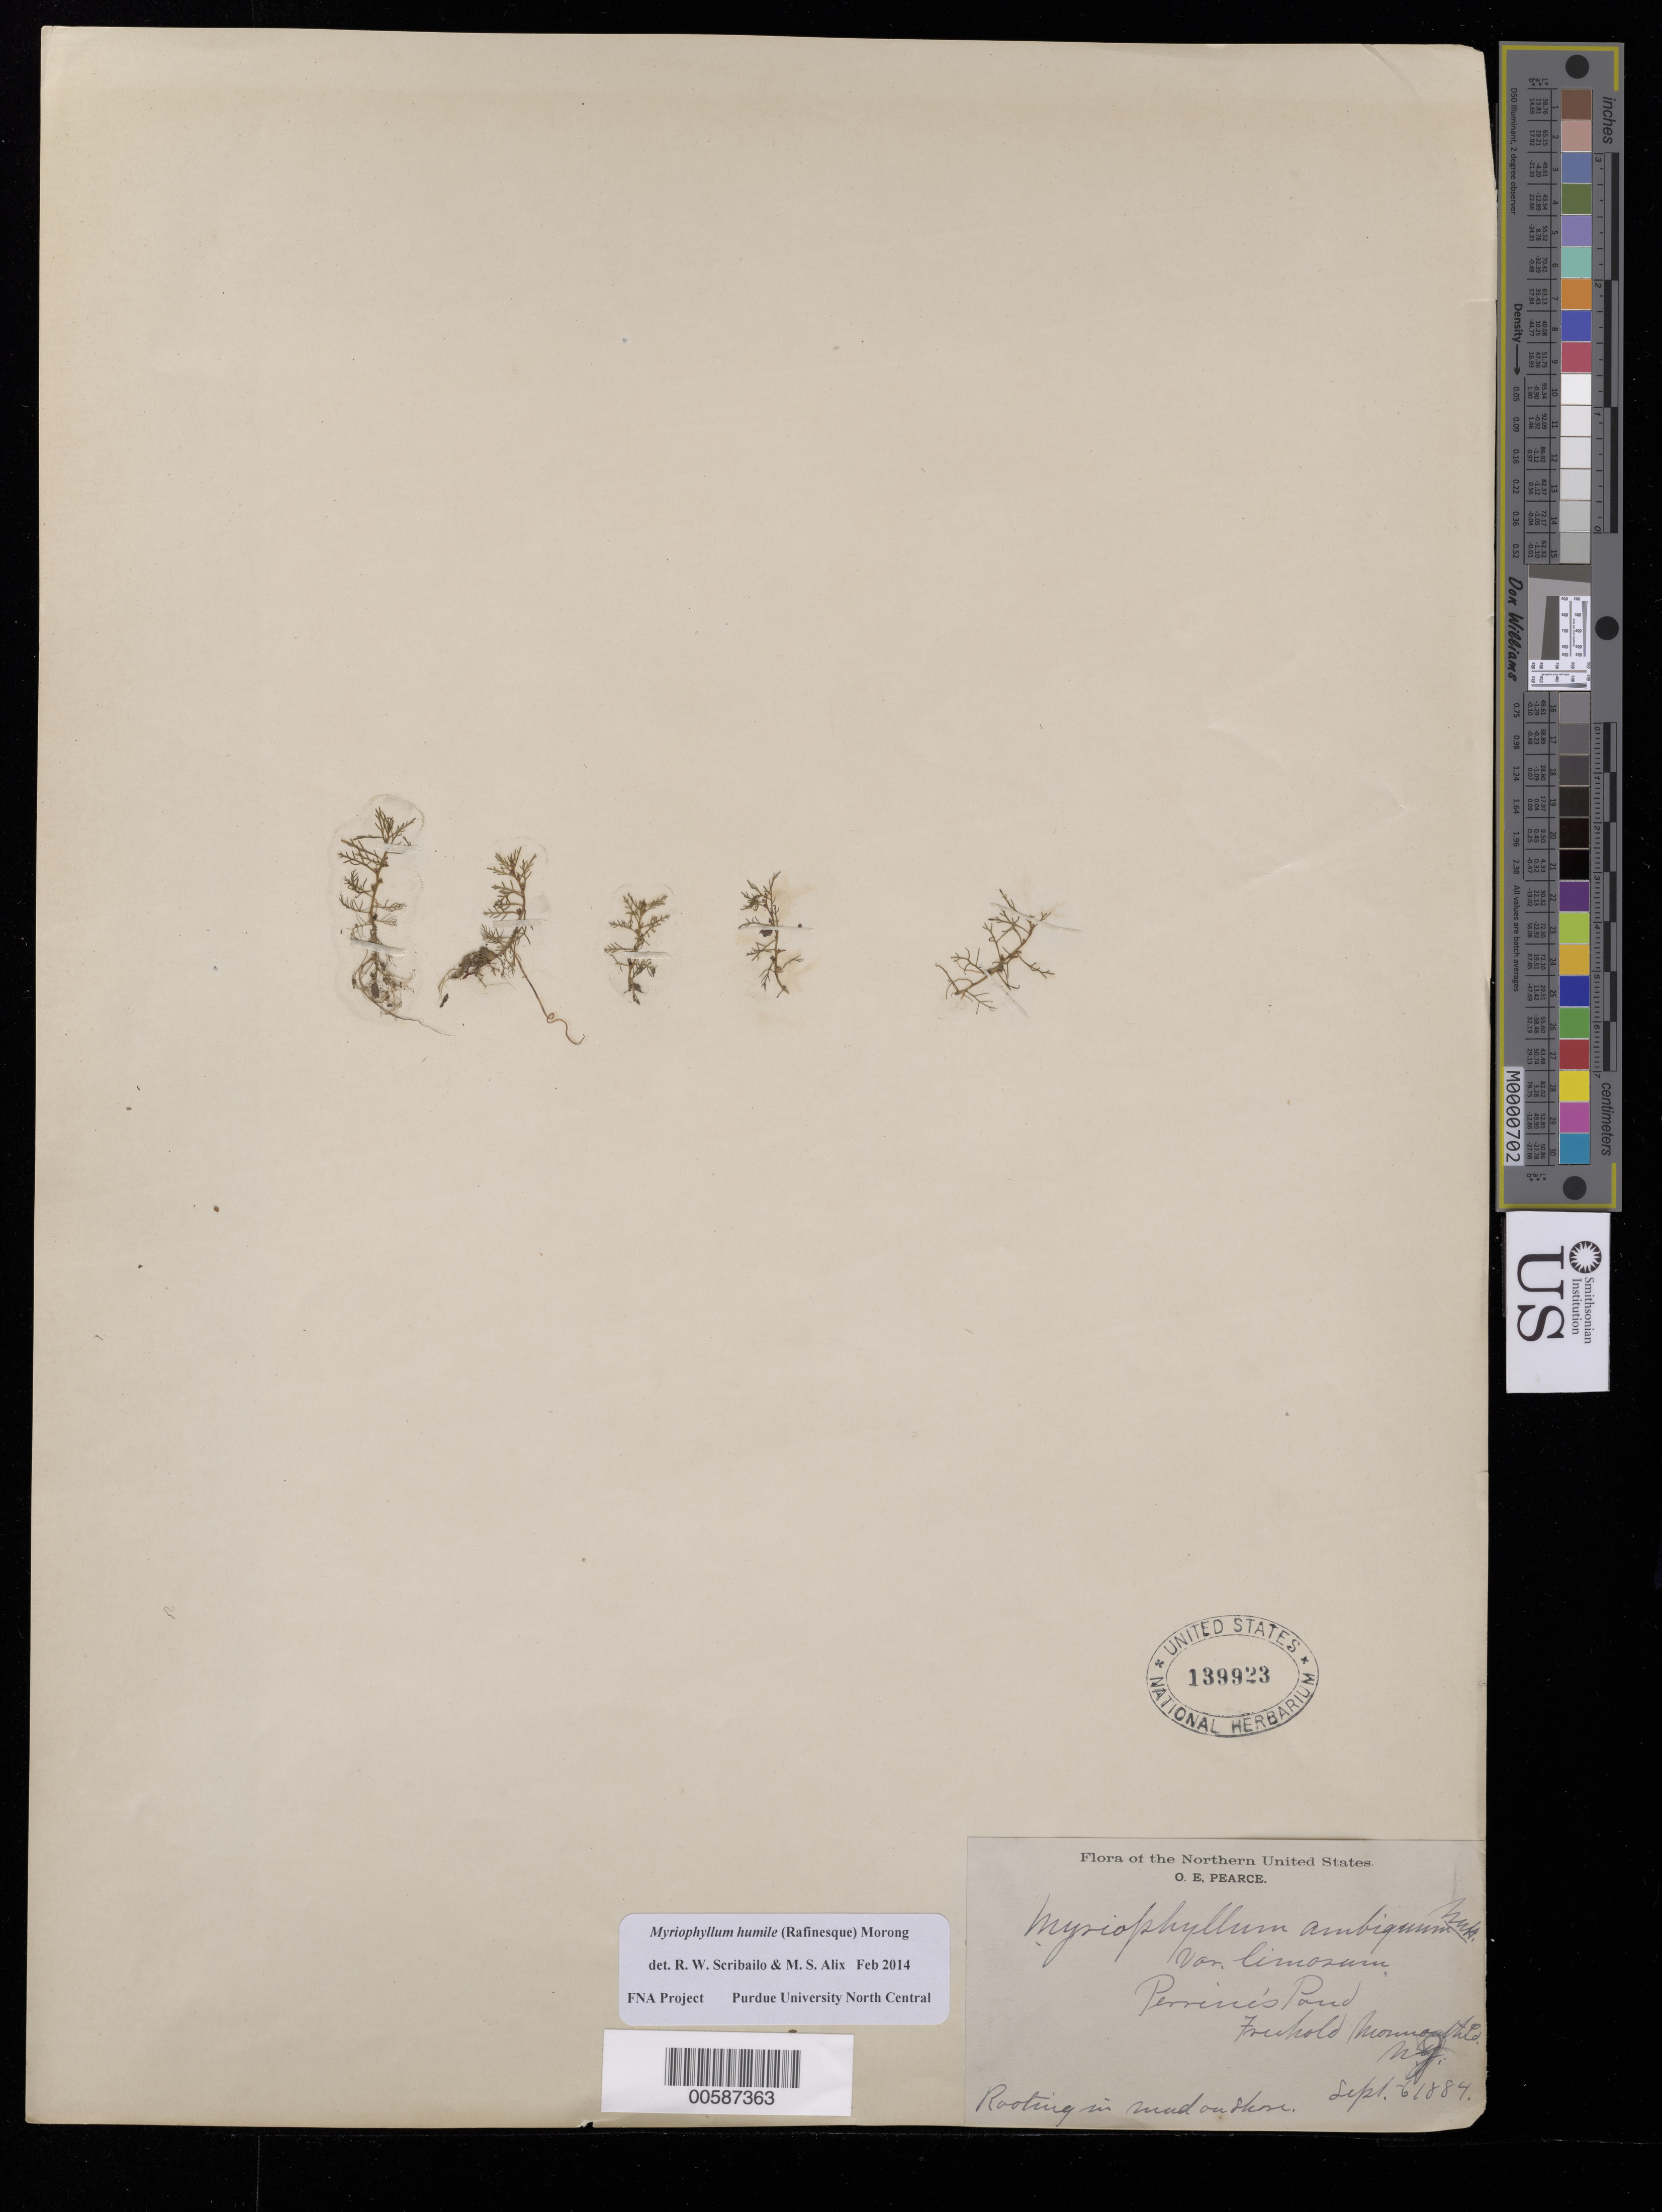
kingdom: Plantae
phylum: Tracheophyta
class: Magnoliopsida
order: Saxifragales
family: Haloragaceae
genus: Myriophyllum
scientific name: Myriophyllum humile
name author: (Raf.) Morong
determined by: Scribailo, R. W.; Alix, M. S.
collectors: O. E. Pearce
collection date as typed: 06 Sep 1884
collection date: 1884-09-06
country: United States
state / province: New Jersey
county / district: Monmouth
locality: Freehold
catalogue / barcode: US 139923